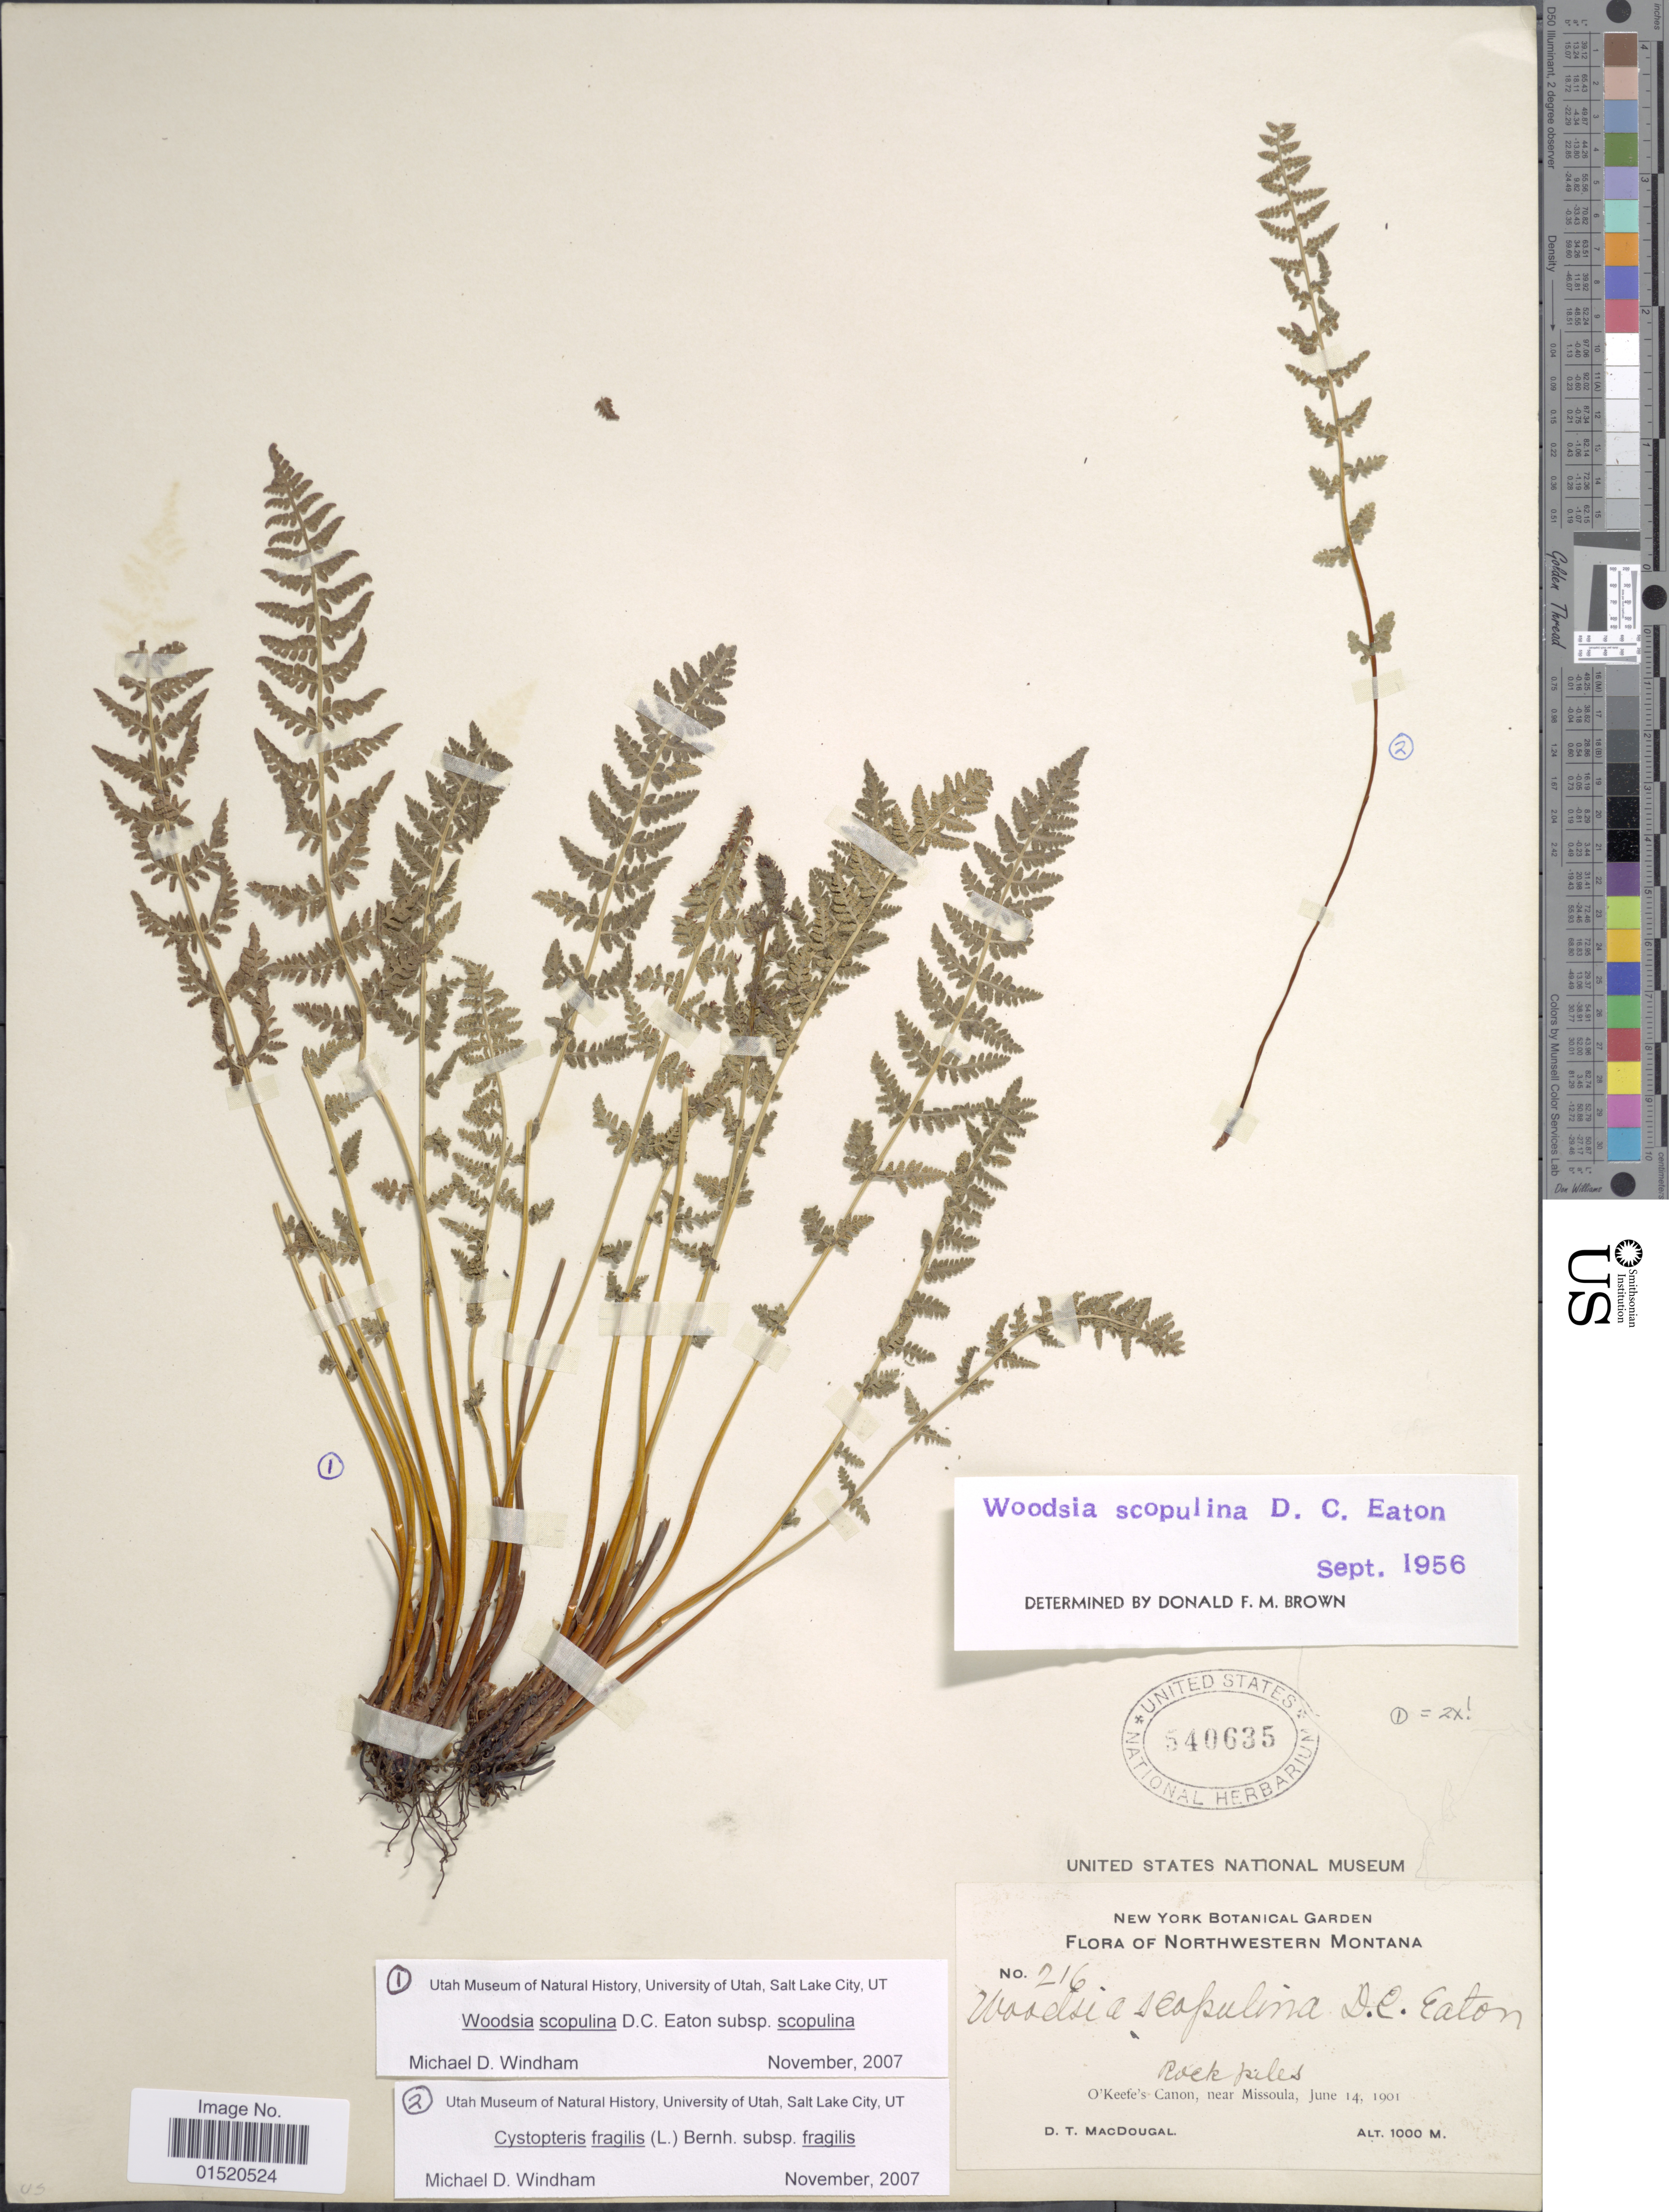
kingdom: Plantae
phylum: Tracheophyta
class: Polypodiopsida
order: Polypodiales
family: Woodsiaceae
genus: Woodsia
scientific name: Woodsia scopulina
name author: D.C. Eaton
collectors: D. T. MacDougal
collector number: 216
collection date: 1901-06-14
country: United States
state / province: Montana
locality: Northwestern Montana, O'Keefe's Canon, near Missoula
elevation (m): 1000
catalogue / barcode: US 540635